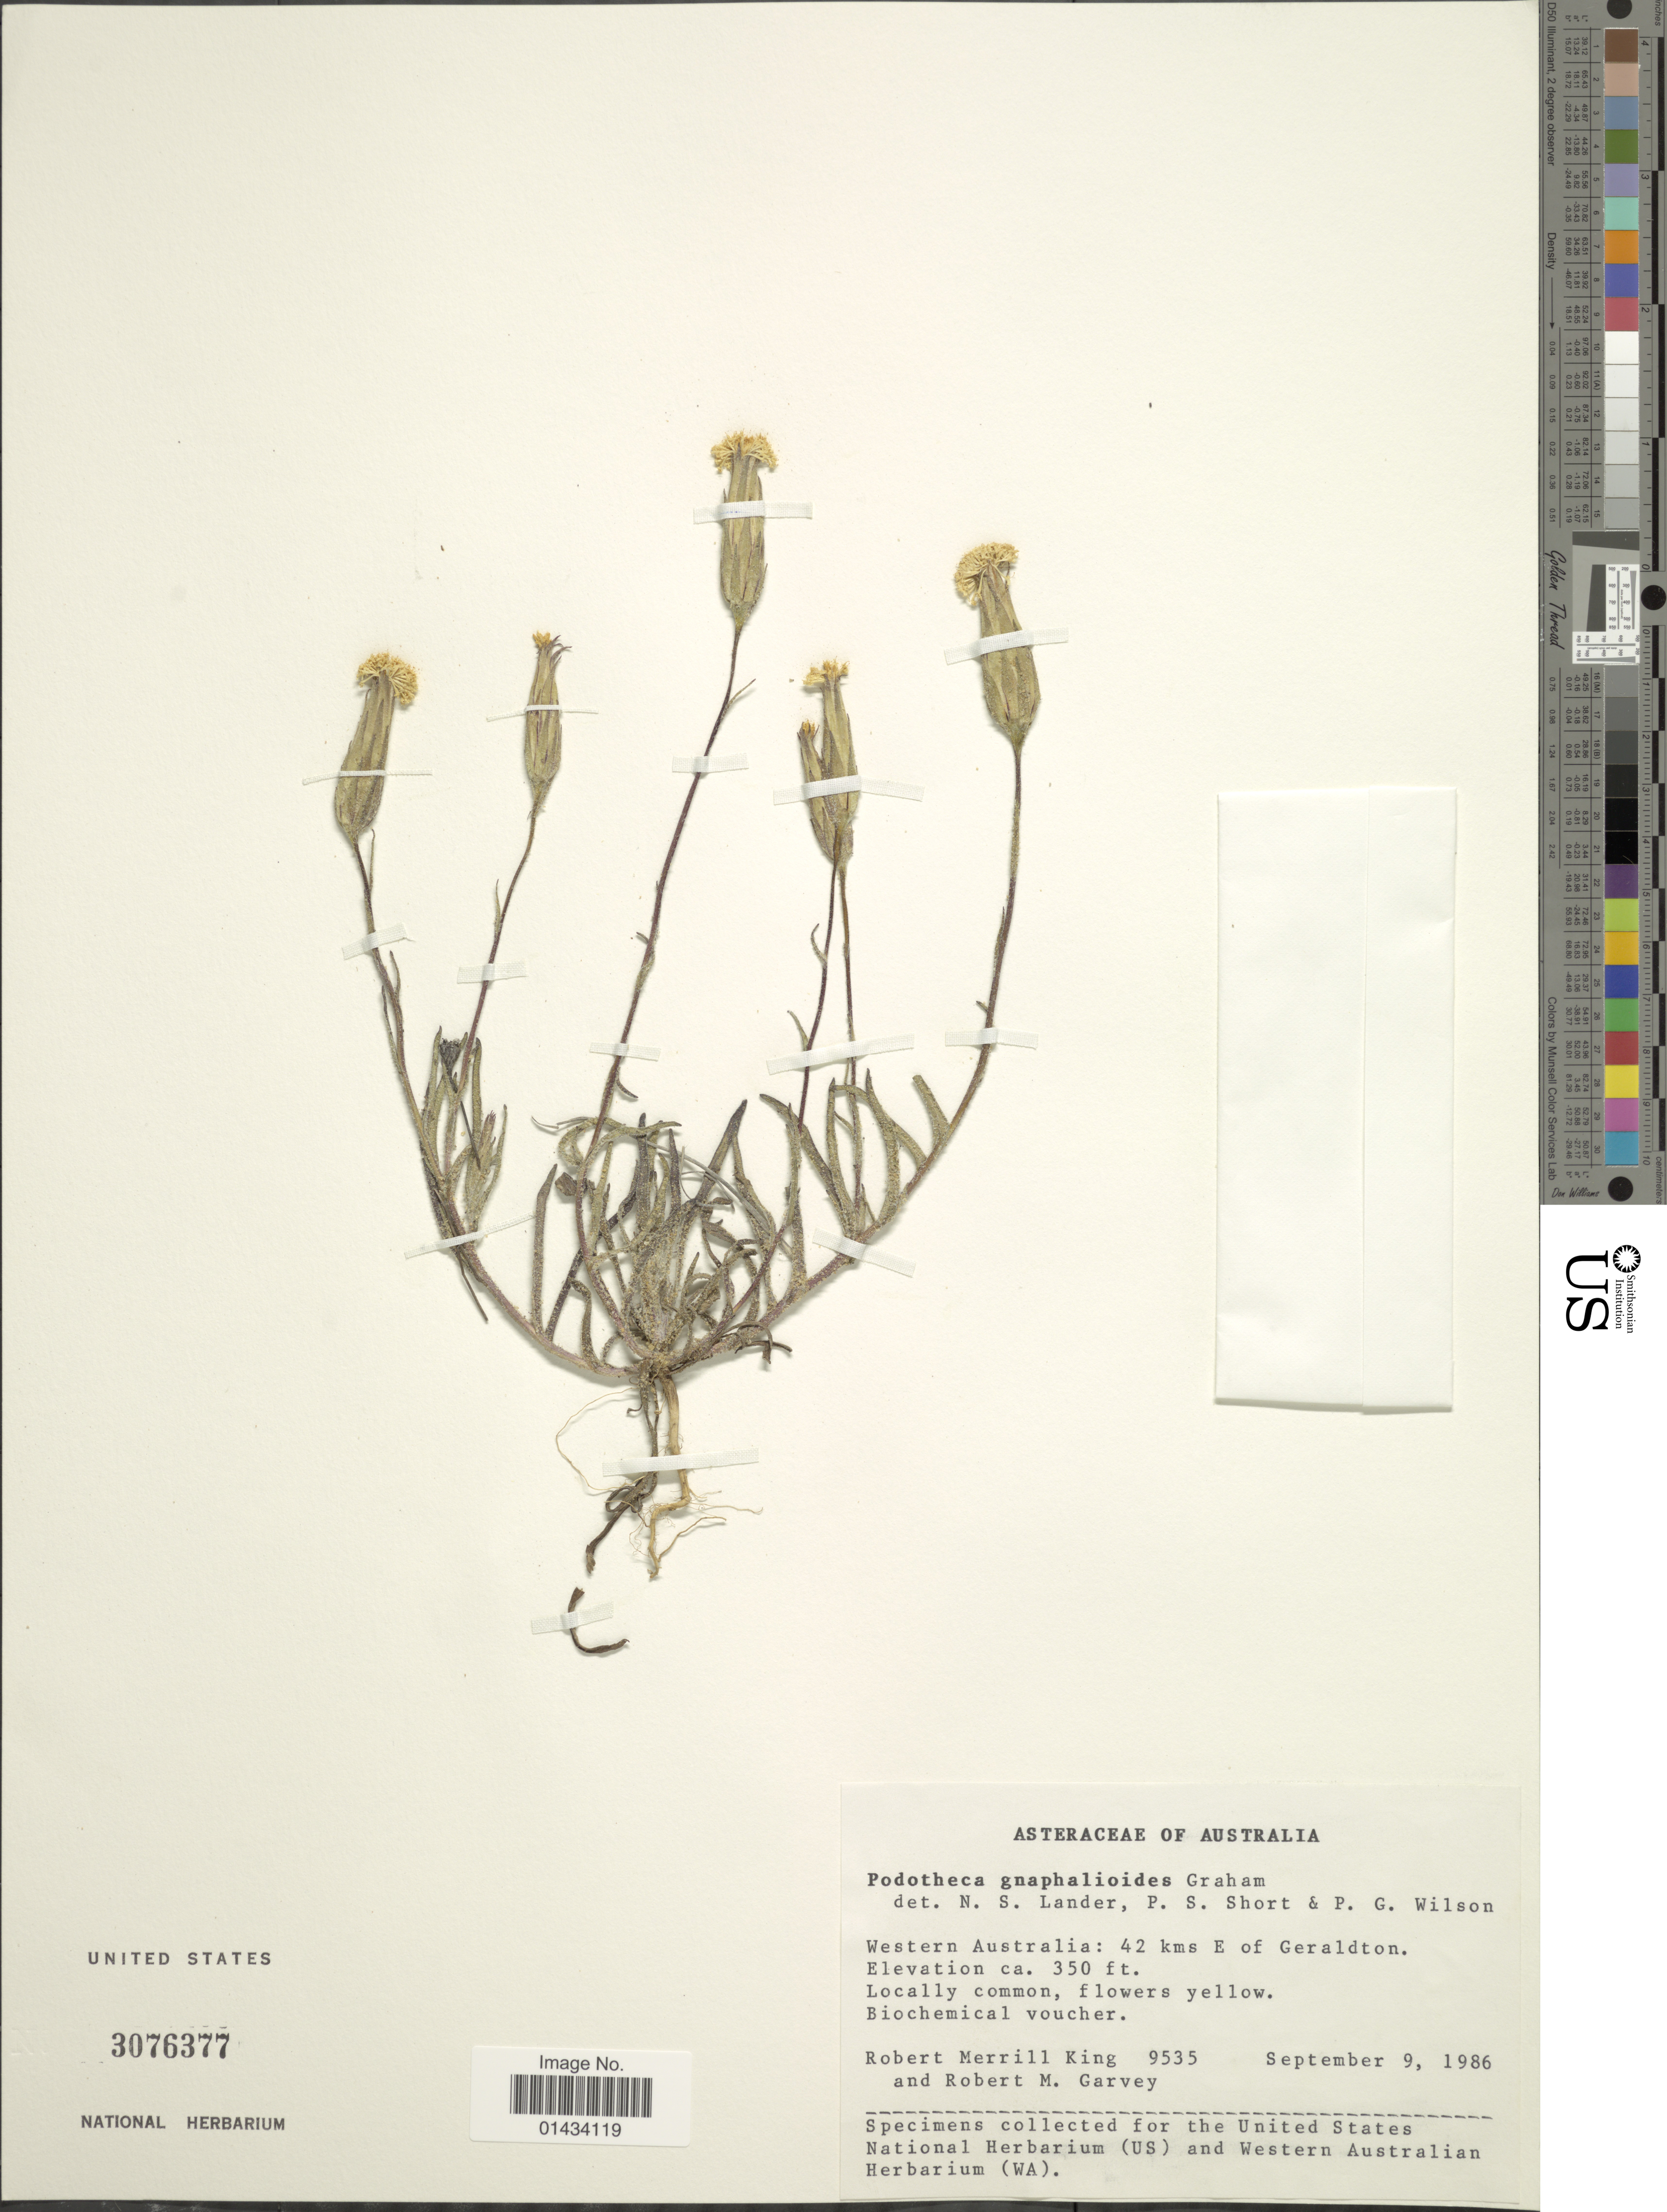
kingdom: Plantae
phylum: Tracheophyta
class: Magnoliopsida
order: Asterales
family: Asteraceae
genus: Podotheca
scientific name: Podotheca gnaphalioides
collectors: R. M. King & R. Garvey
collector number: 9535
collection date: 1986-09-09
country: Australia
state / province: Western Australia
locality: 42 kms E of Geraldton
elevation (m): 107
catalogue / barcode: US 3076377